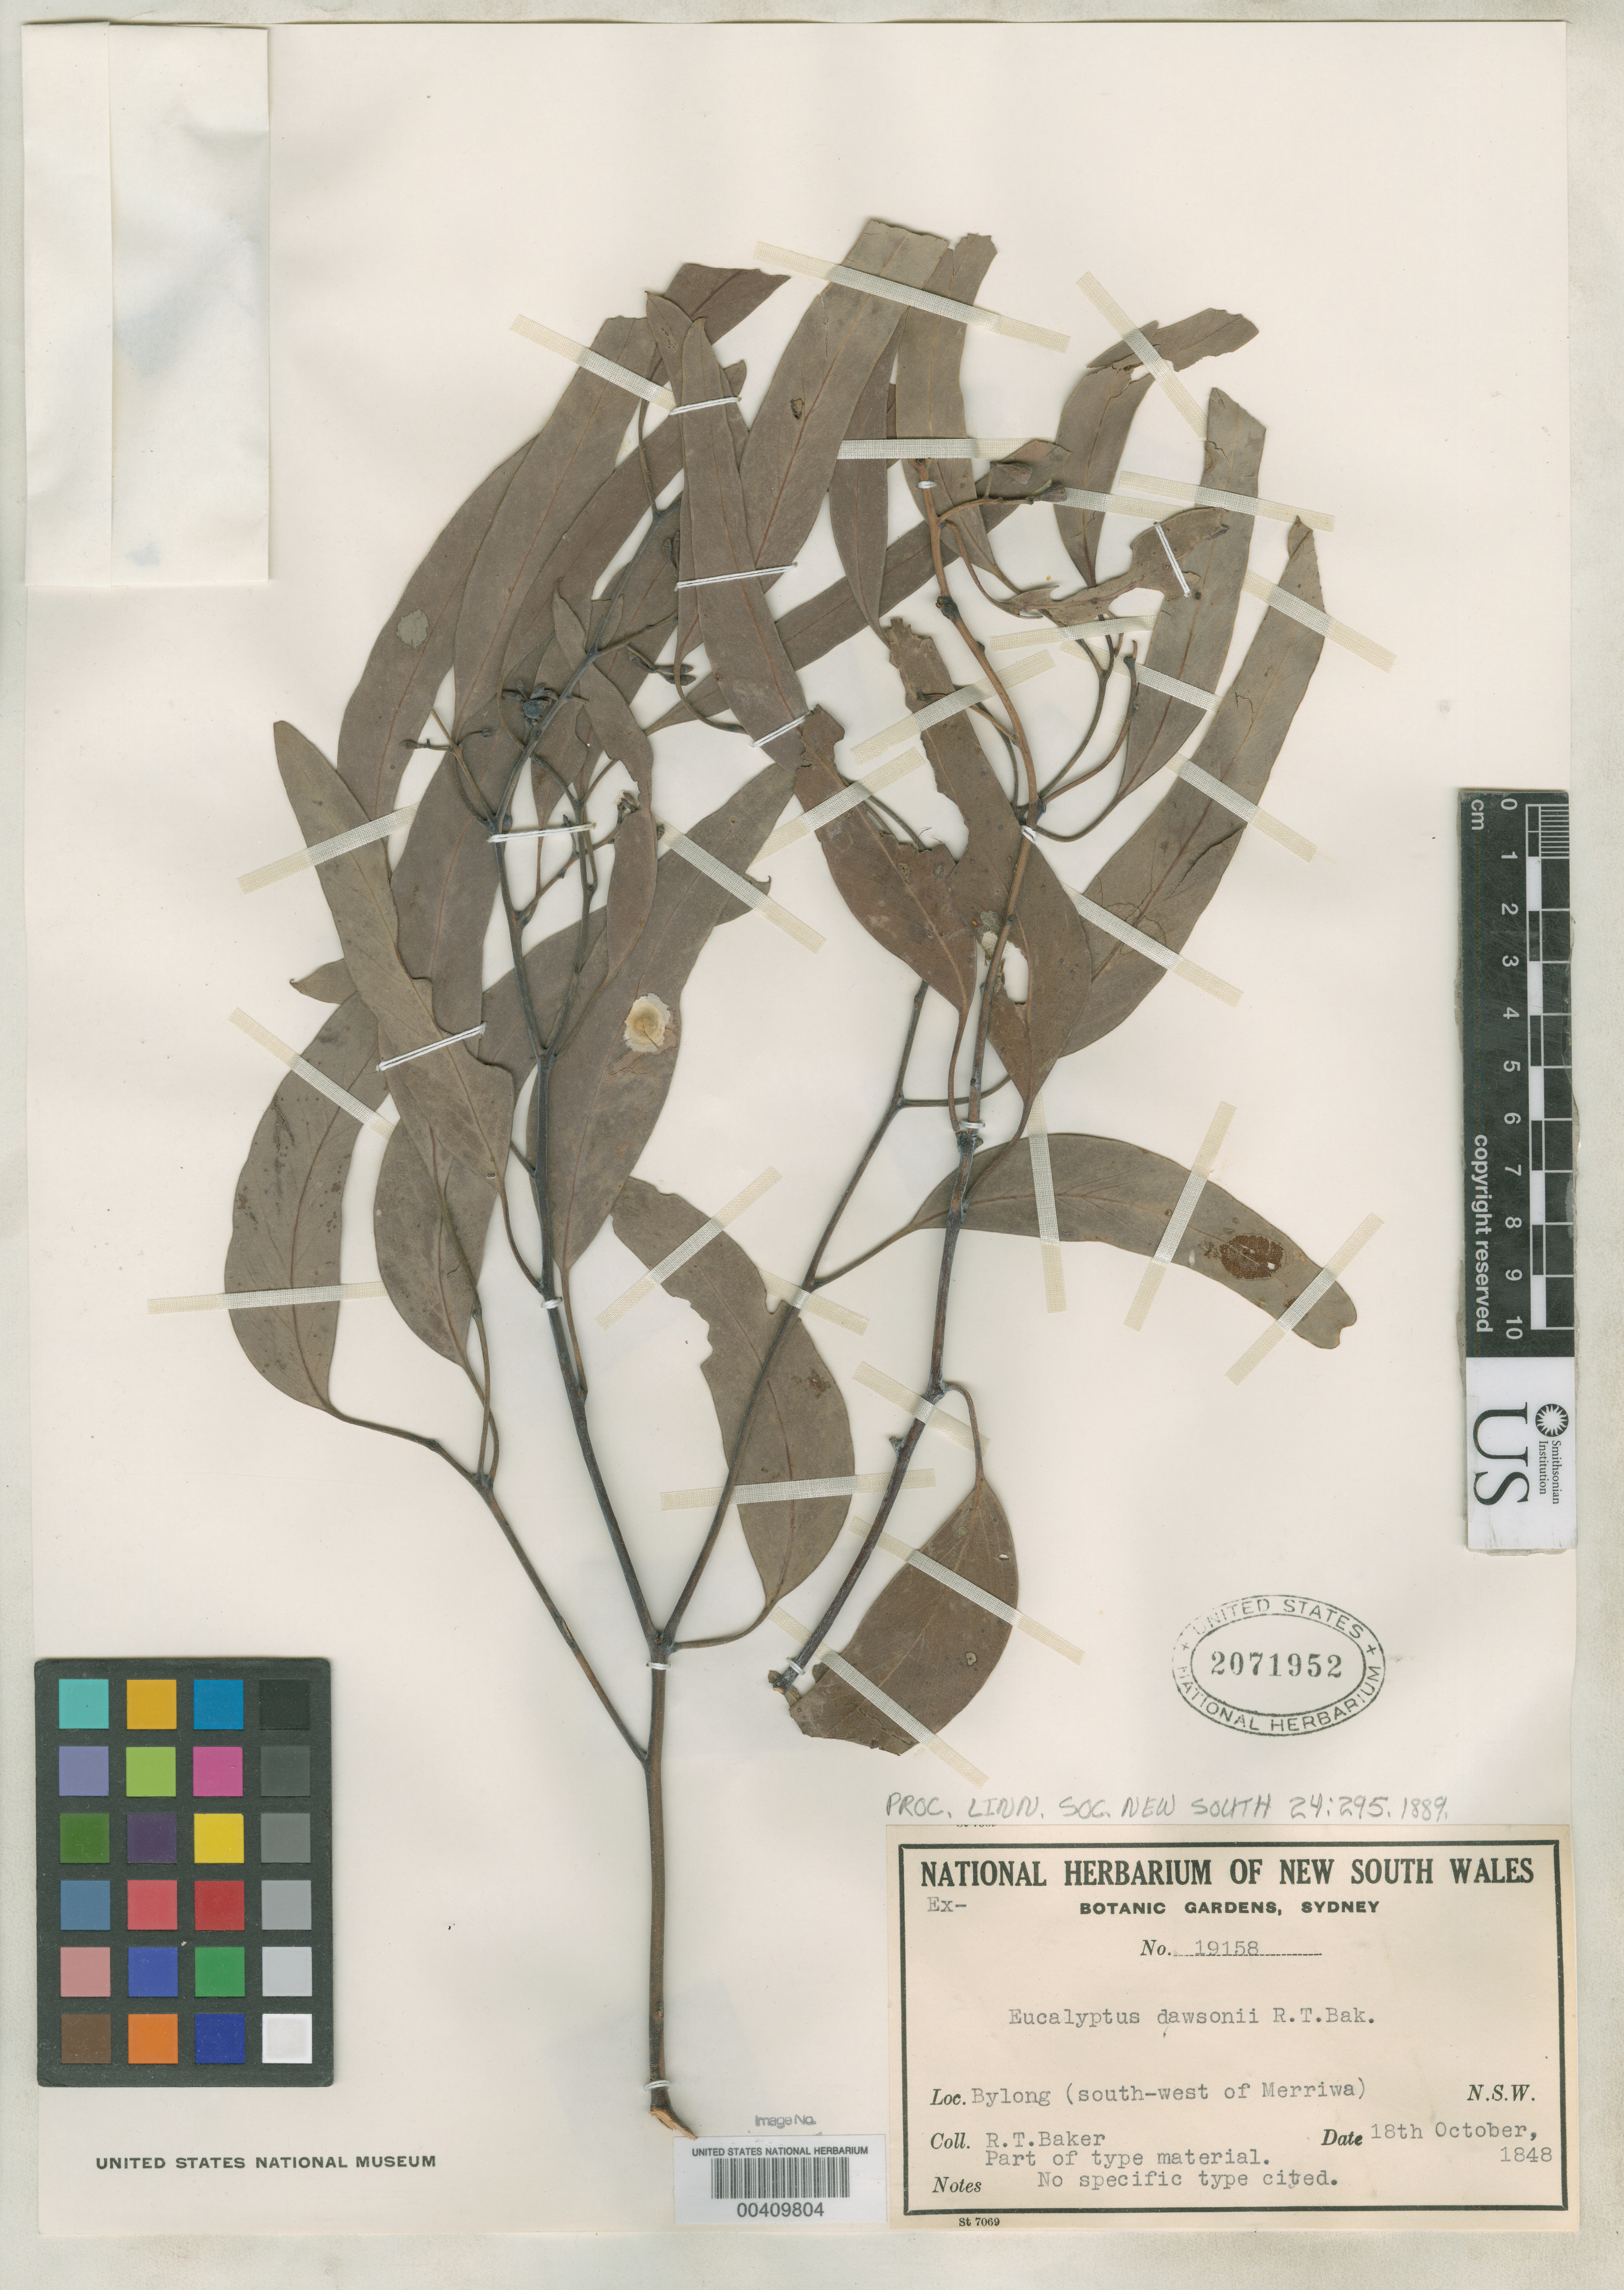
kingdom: Plantae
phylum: Tracheophyta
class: Magnoliopsida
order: Myrtales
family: Myrtaceae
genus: Eucalyptus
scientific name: Eucalyptus dawsonii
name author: R.T. Baker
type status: Syntype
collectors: R. T. Baker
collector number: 19158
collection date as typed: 18 Oct 1898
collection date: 1898-10-18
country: Australia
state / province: New South Wales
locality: Bylong, SW of Merriwa.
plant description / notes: Label bears collection date of "18th October, 1848", apparently in error; duplicate in Syndey herbarium dated 18 Oct 1898 (Tony Bean, email comm. August 2008).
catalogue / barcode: US 2071952